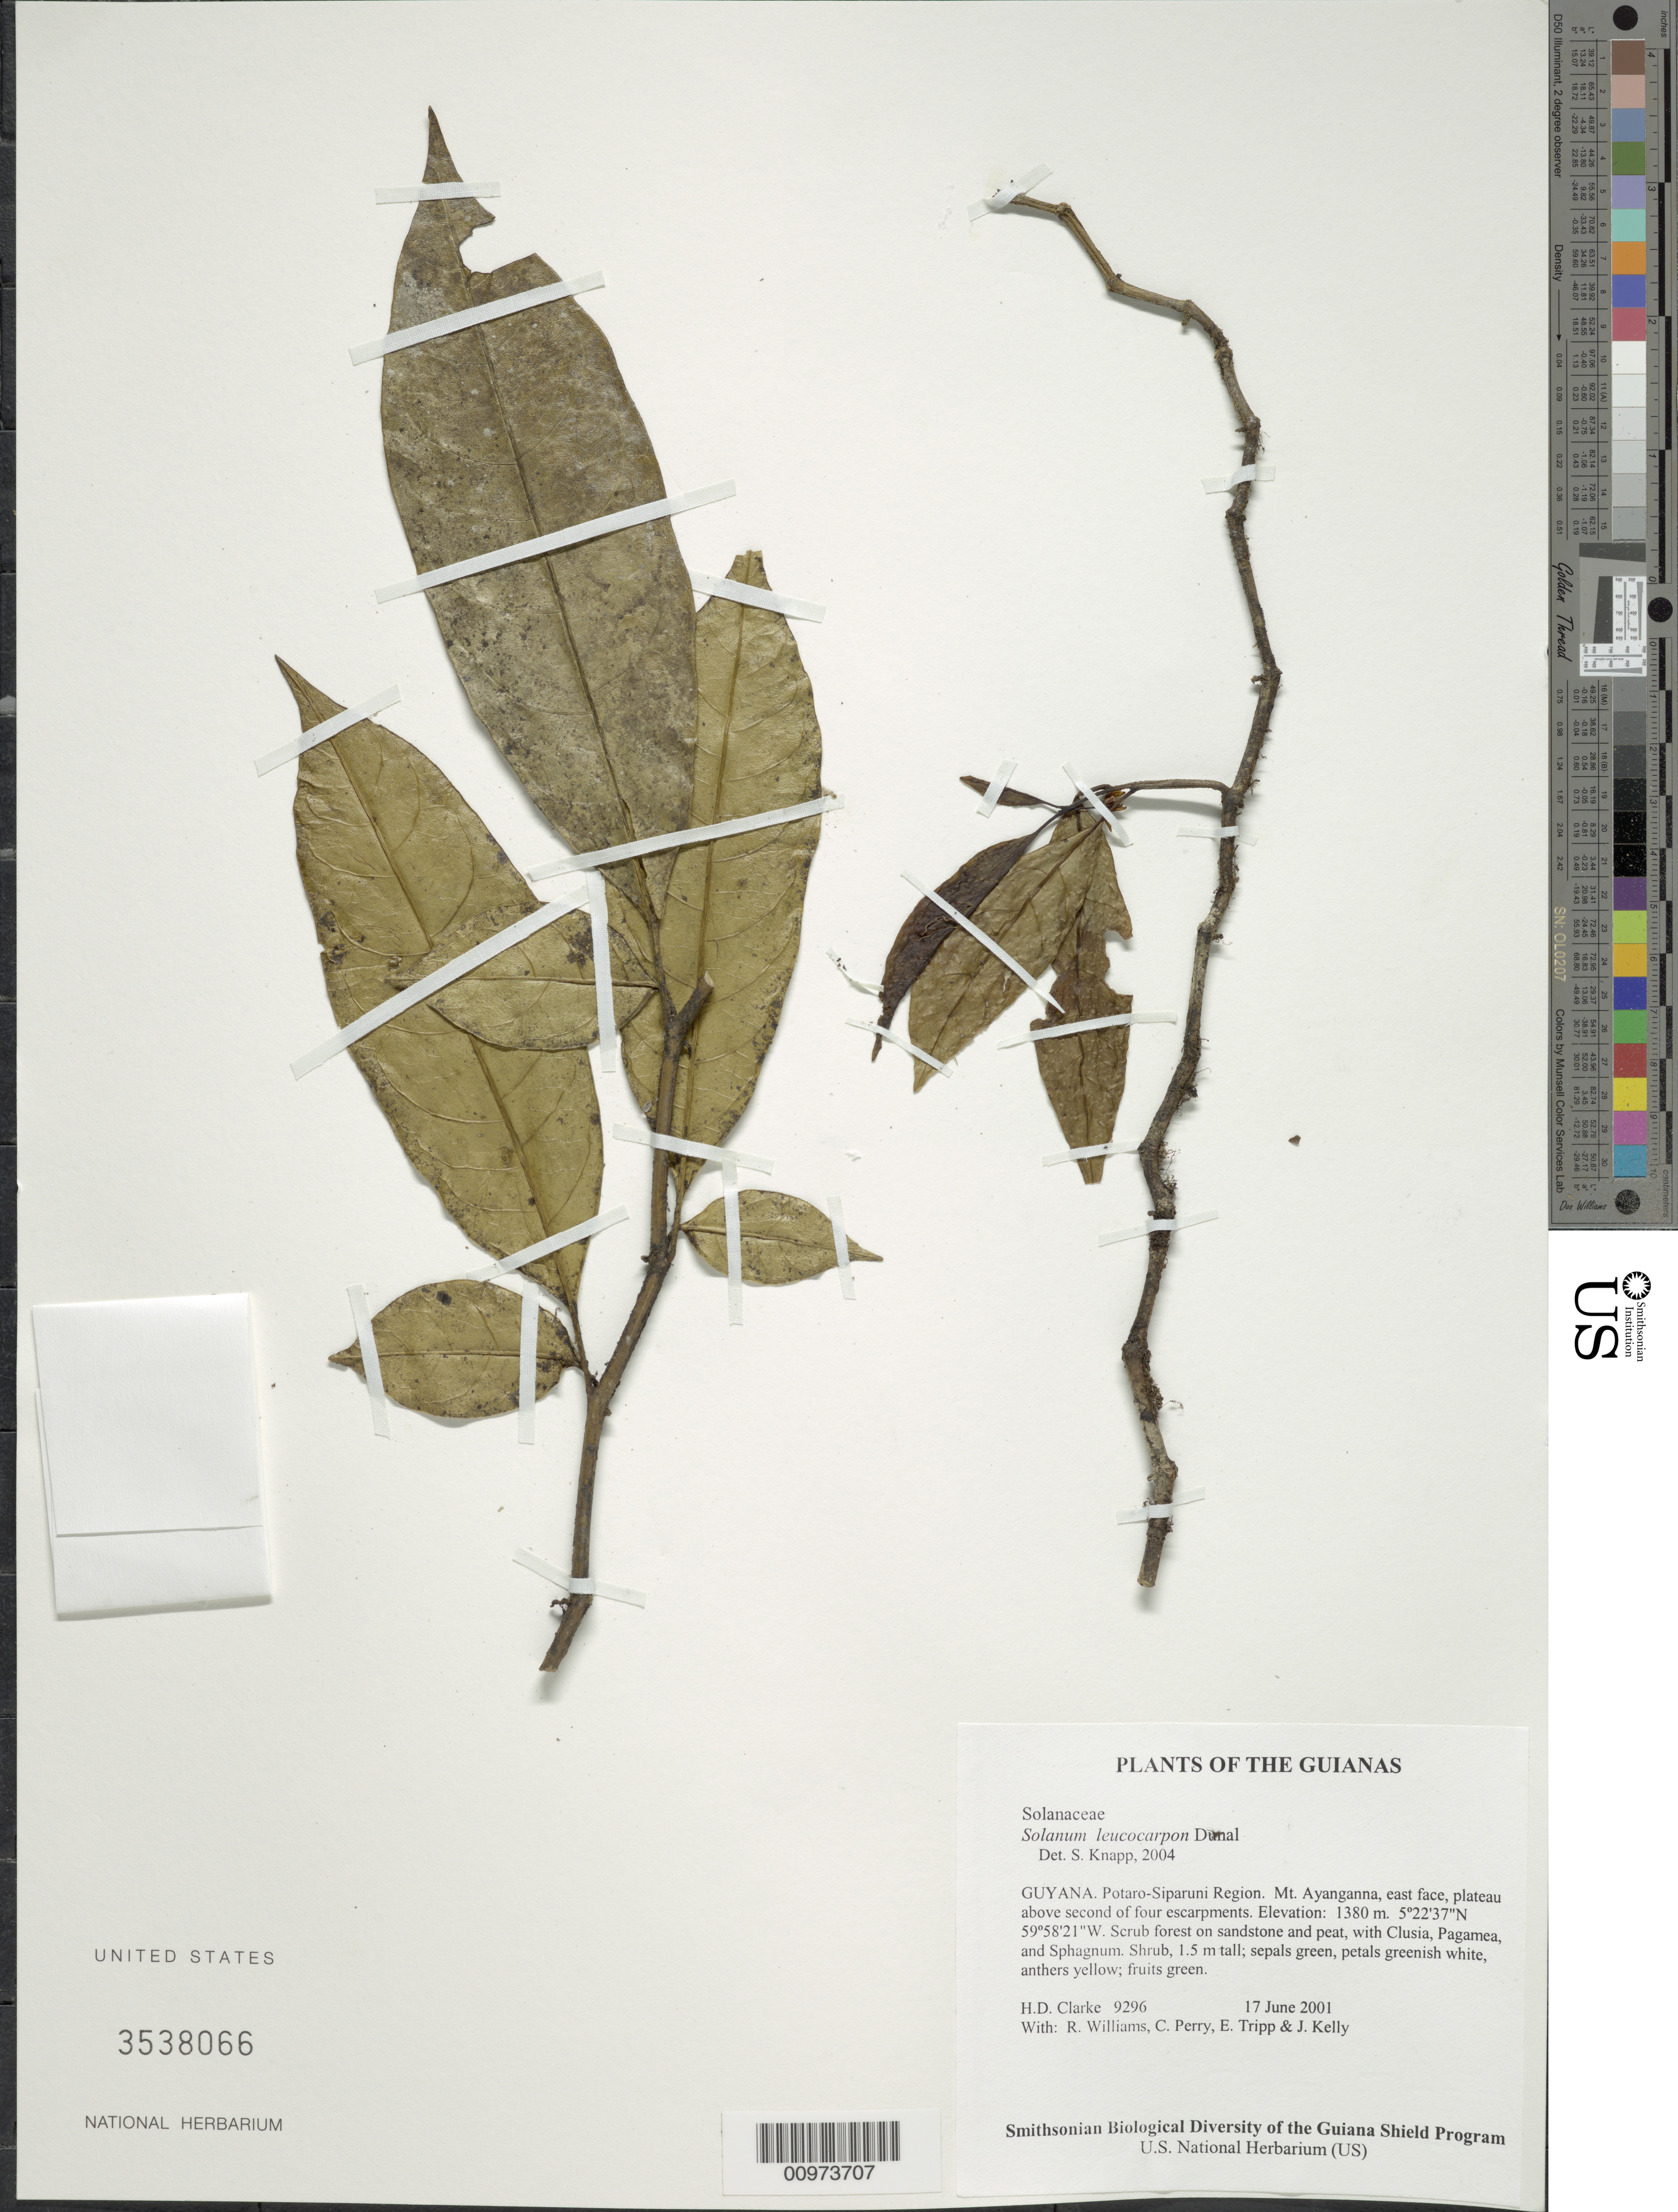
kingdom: Plantae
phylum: Tracheophyta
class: Magnoliopsida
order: Solanales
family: Solanaceae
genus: Solanum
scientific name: Solanum leucocarpon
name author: Dunal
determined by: Knapp, S. D.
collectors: H. D. Clarke, R. Williams, C. Perry, E. Tripp & J. Kelly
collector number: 9296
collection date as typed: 17 June 2001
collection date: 2001-06-17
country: Guyana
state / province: Potaro-Siparuni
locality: Mt. Ayanganna, east face, plateau above second of four escarpments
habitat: Scrub forest on sandstone and peat, with Clusia, Pagamea, and Sphagnum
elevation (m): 1380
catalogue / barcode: US 3538066